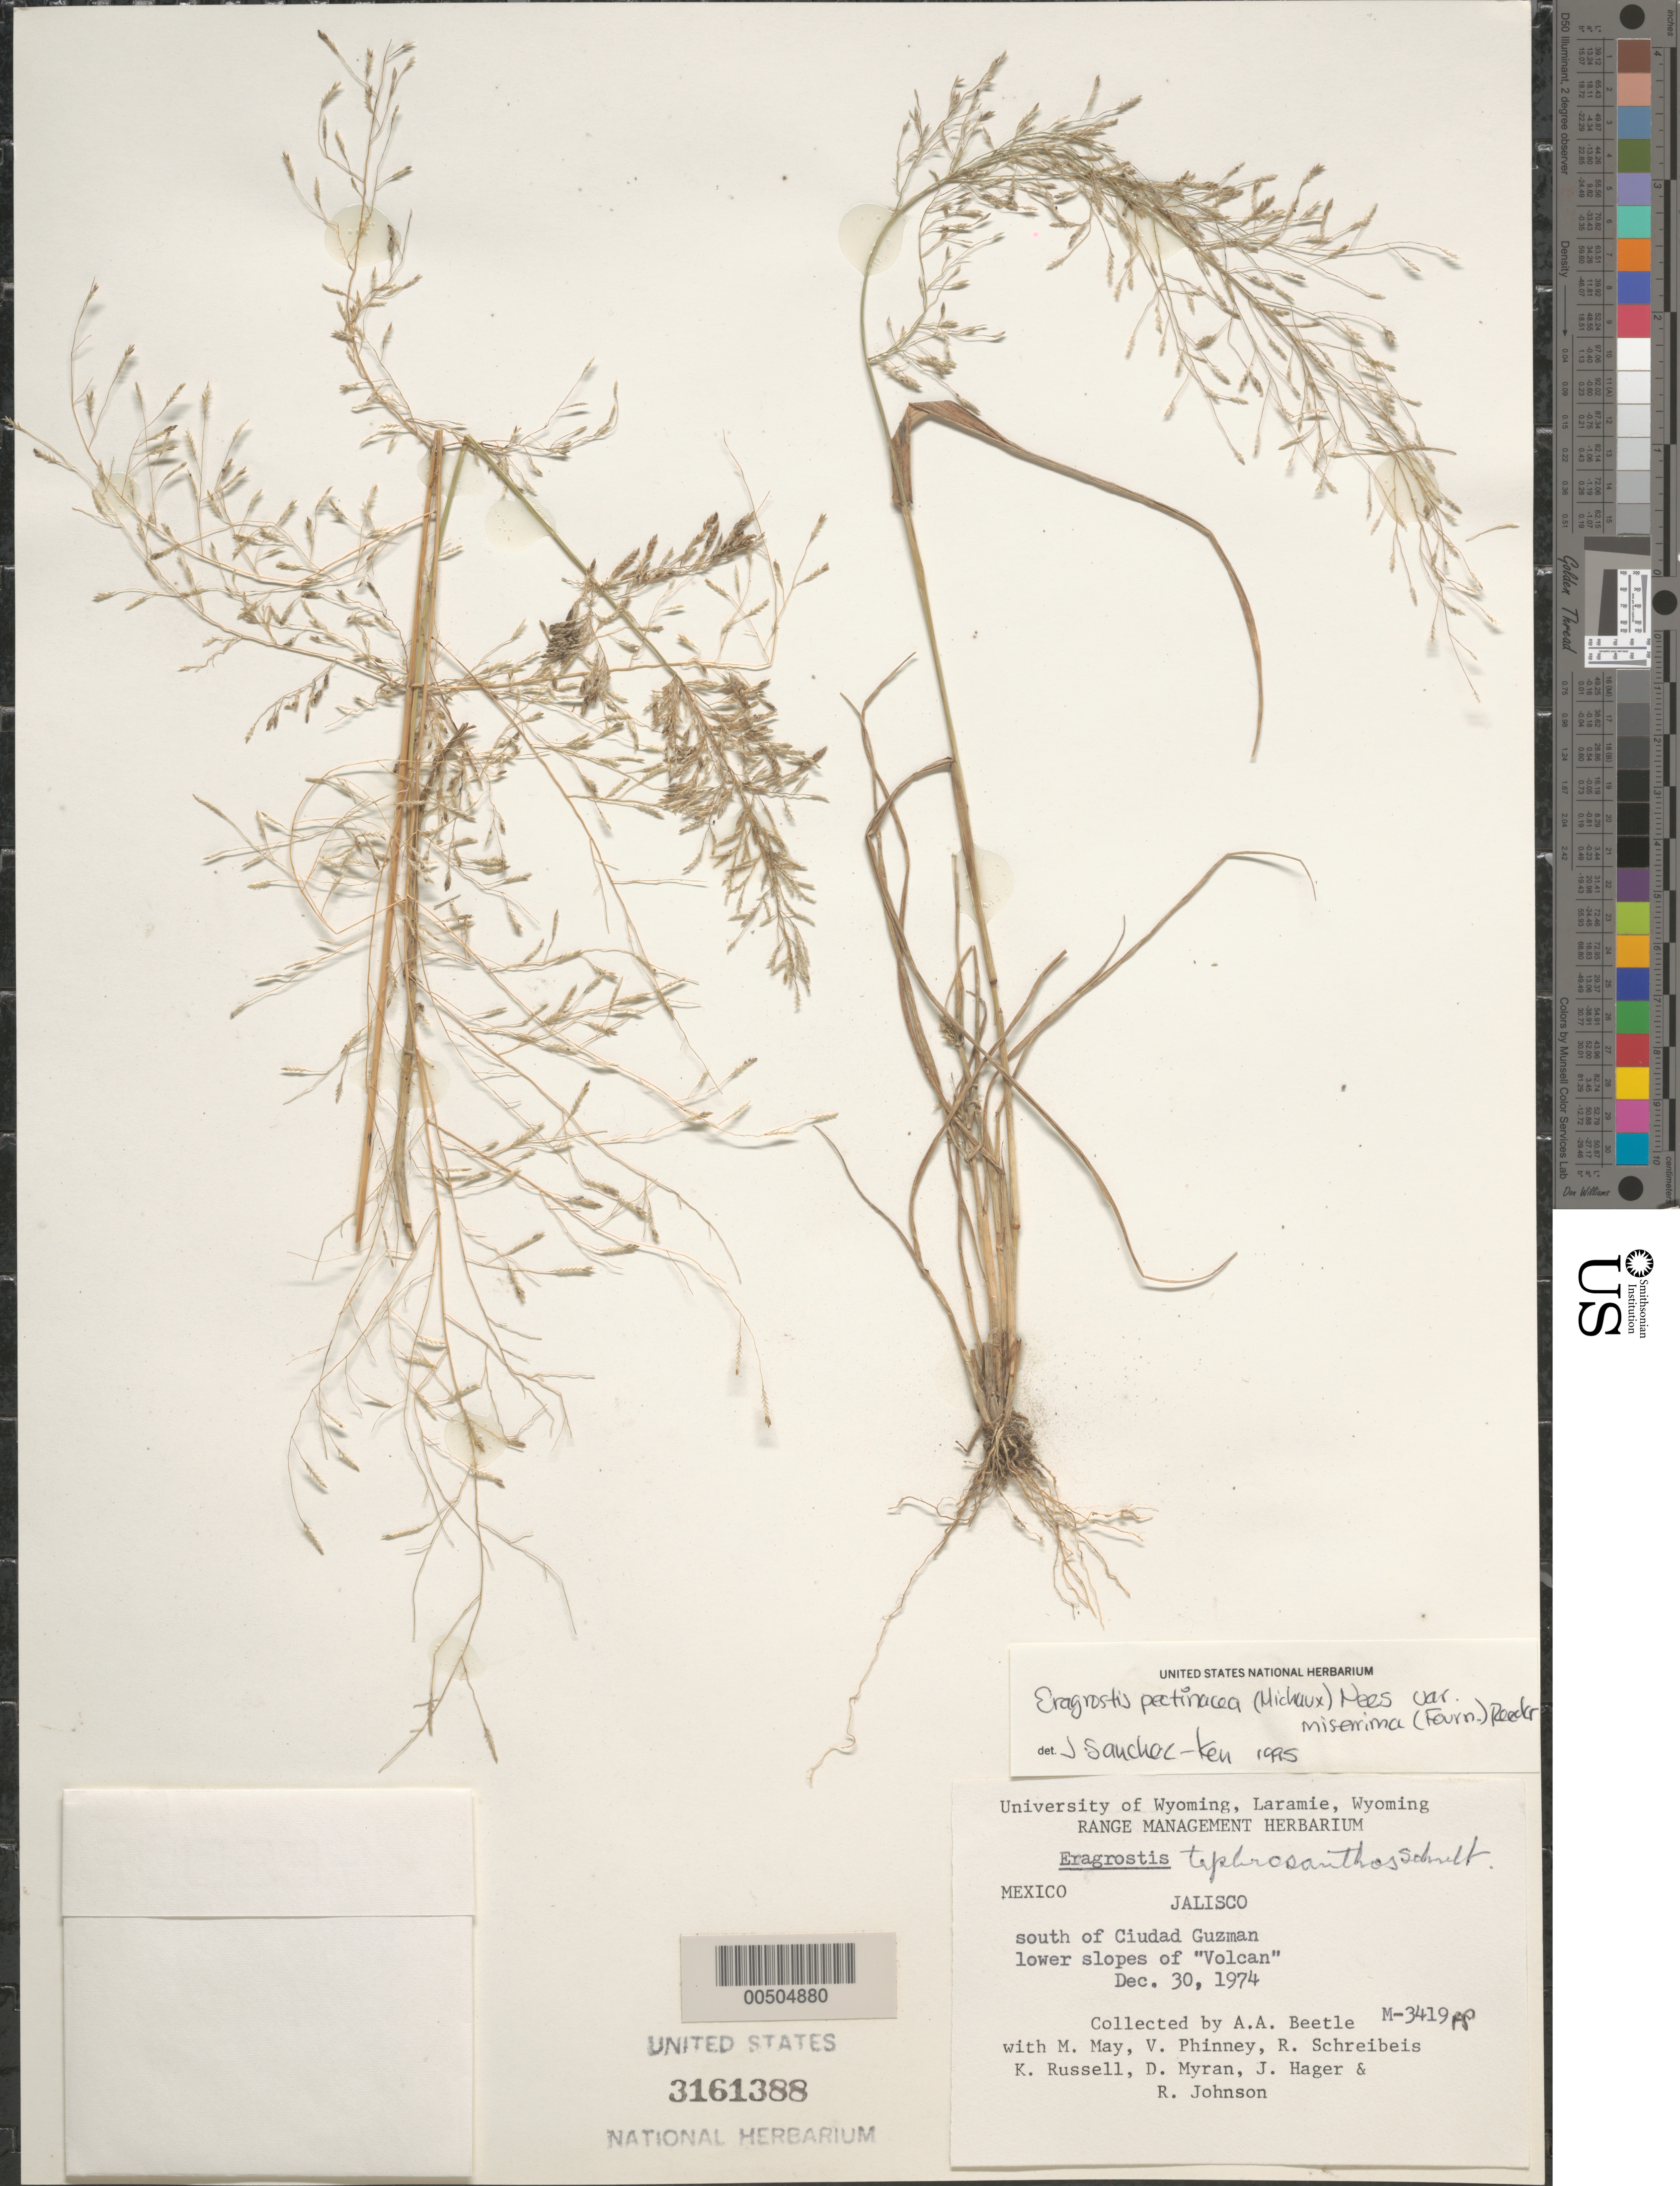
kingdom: Plantae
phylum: Tracheophyta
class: Liliopsida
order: Poales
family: Poaceae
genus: Eragrostis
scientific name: Eragrostis pectinacea var. miserrima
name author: (E. Fourn.) Reeder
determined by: Sánchez-Ken, J. G.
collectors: A. A. Beetle, M. May, V. Phinney & R. Schreibeis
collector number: M-3419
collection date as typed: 30 Dec 1974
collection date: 1974-12-30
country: Mexico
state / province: Jalisco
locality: S of Ciudad Guzman, lower slopes of Volcan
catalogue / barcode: US 3161388